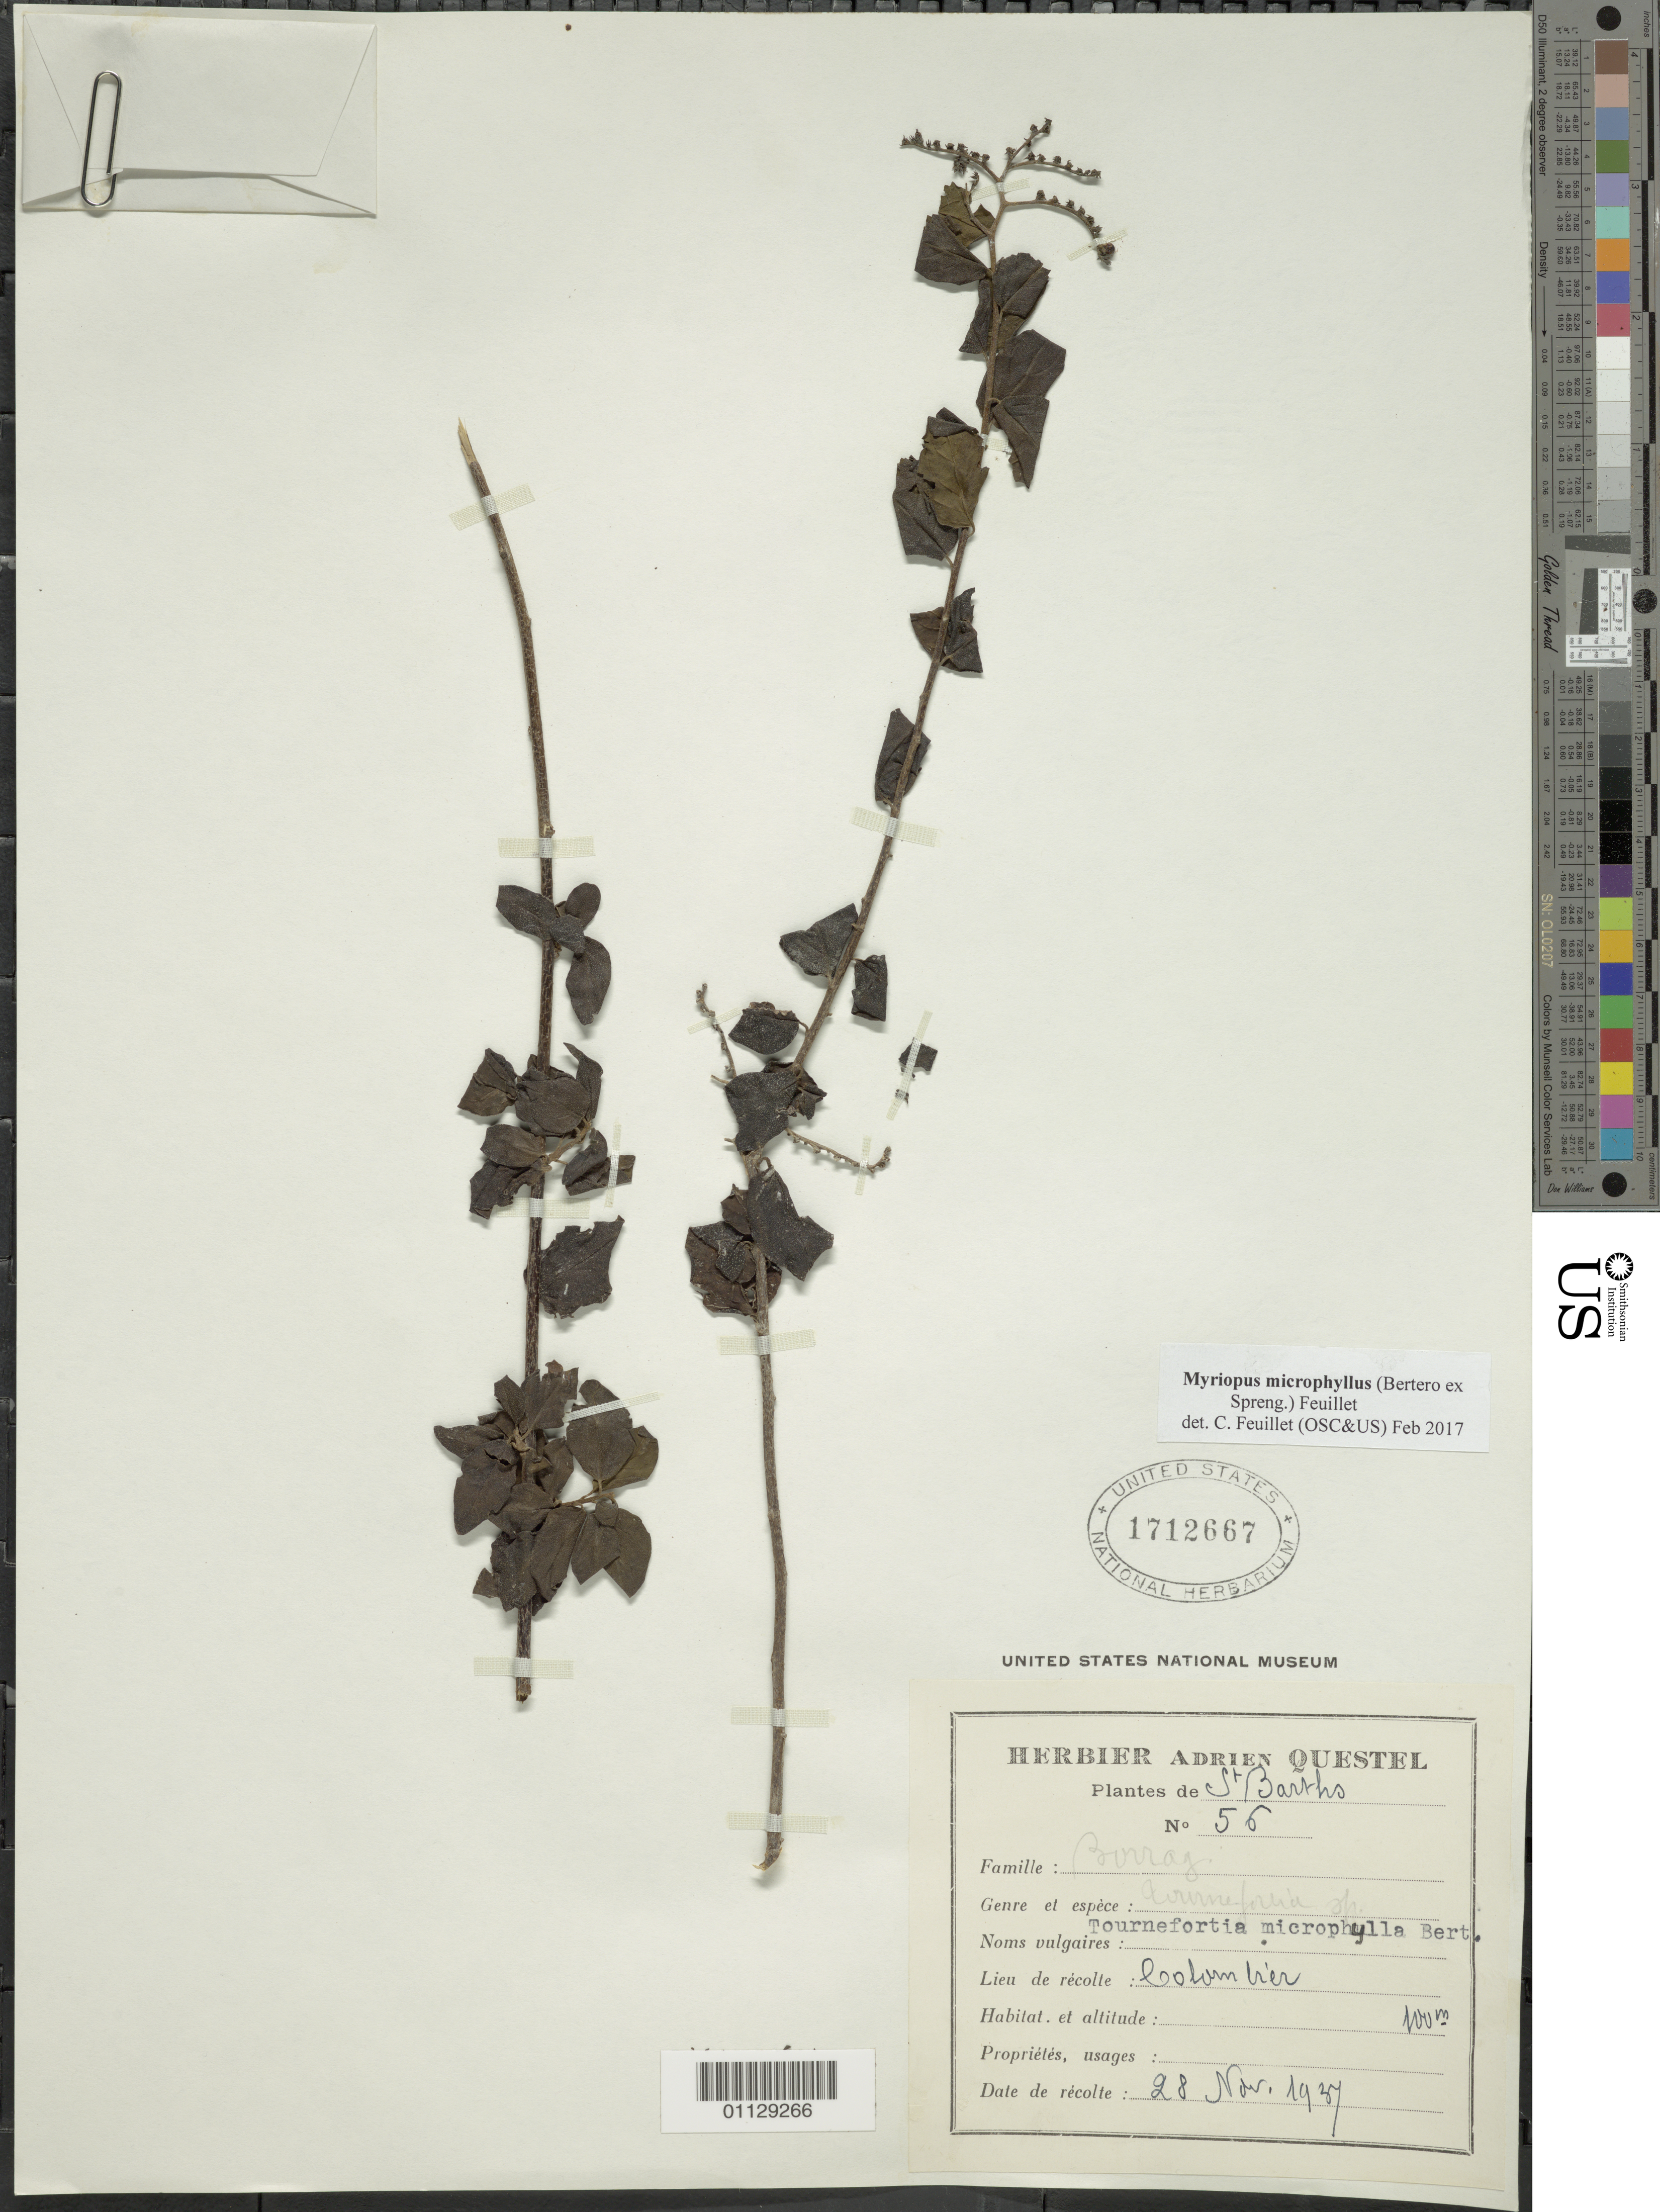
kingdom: Plantae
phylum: Tracheophyta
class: Magnoliopsida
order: Boraginales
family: Heliotropiaceae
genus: Myriopus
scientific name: Myriopus microphyllus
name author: (Bertero ex Spreng.) Feuillet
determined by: Feuillet, C.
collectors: A. Questel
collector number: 56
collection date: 1937-11-28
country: Guadeloupe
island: St. Barthélemy I.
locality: Colombier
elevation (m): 100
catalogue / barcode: US 1712667